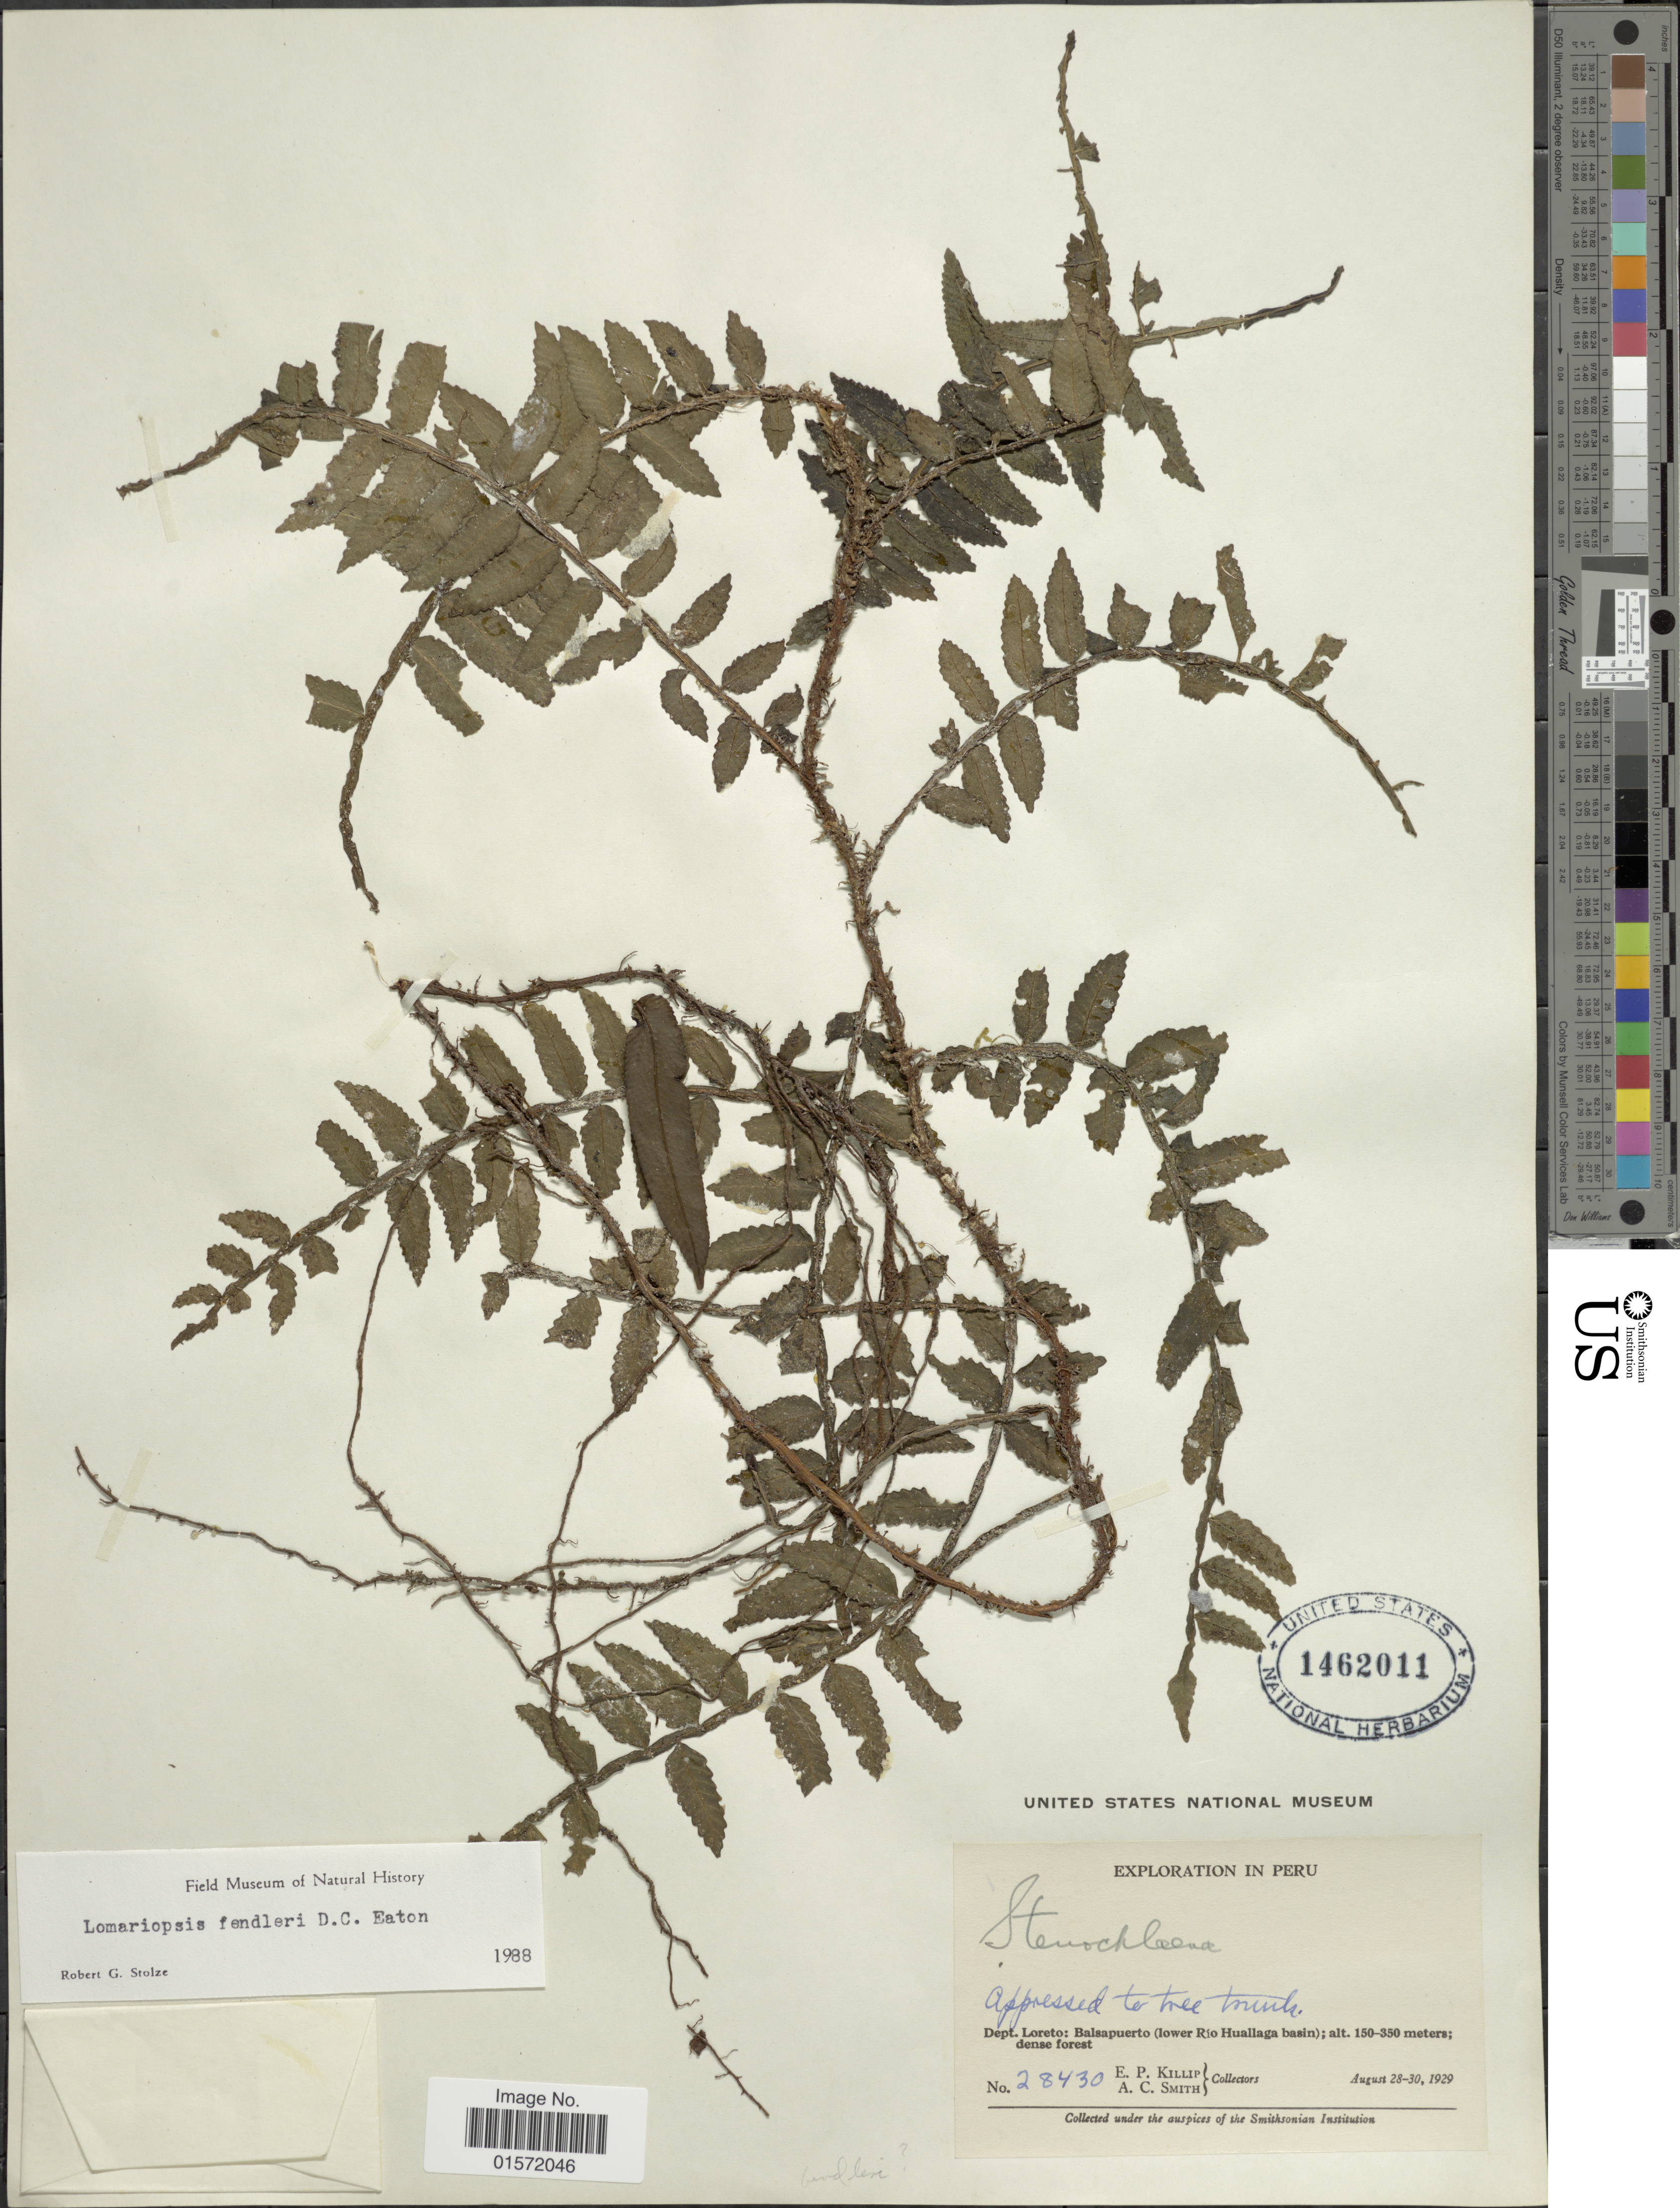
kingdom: Plantae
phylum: Tracheophyta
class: Polypodiopsida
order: Polypodiales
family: Lomariopsidaceae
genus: Lomariopsis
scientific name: Lomariopsis fendleri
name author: D.C. Eaton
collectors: E. P. Killip & A. C. Smith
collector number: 28430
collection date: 1929-08-28/1929-08-30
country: Peru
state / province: Loreto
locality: Balsapuerto (lower Rio Huallaga basin)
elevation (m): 150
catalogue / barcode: US 1462011